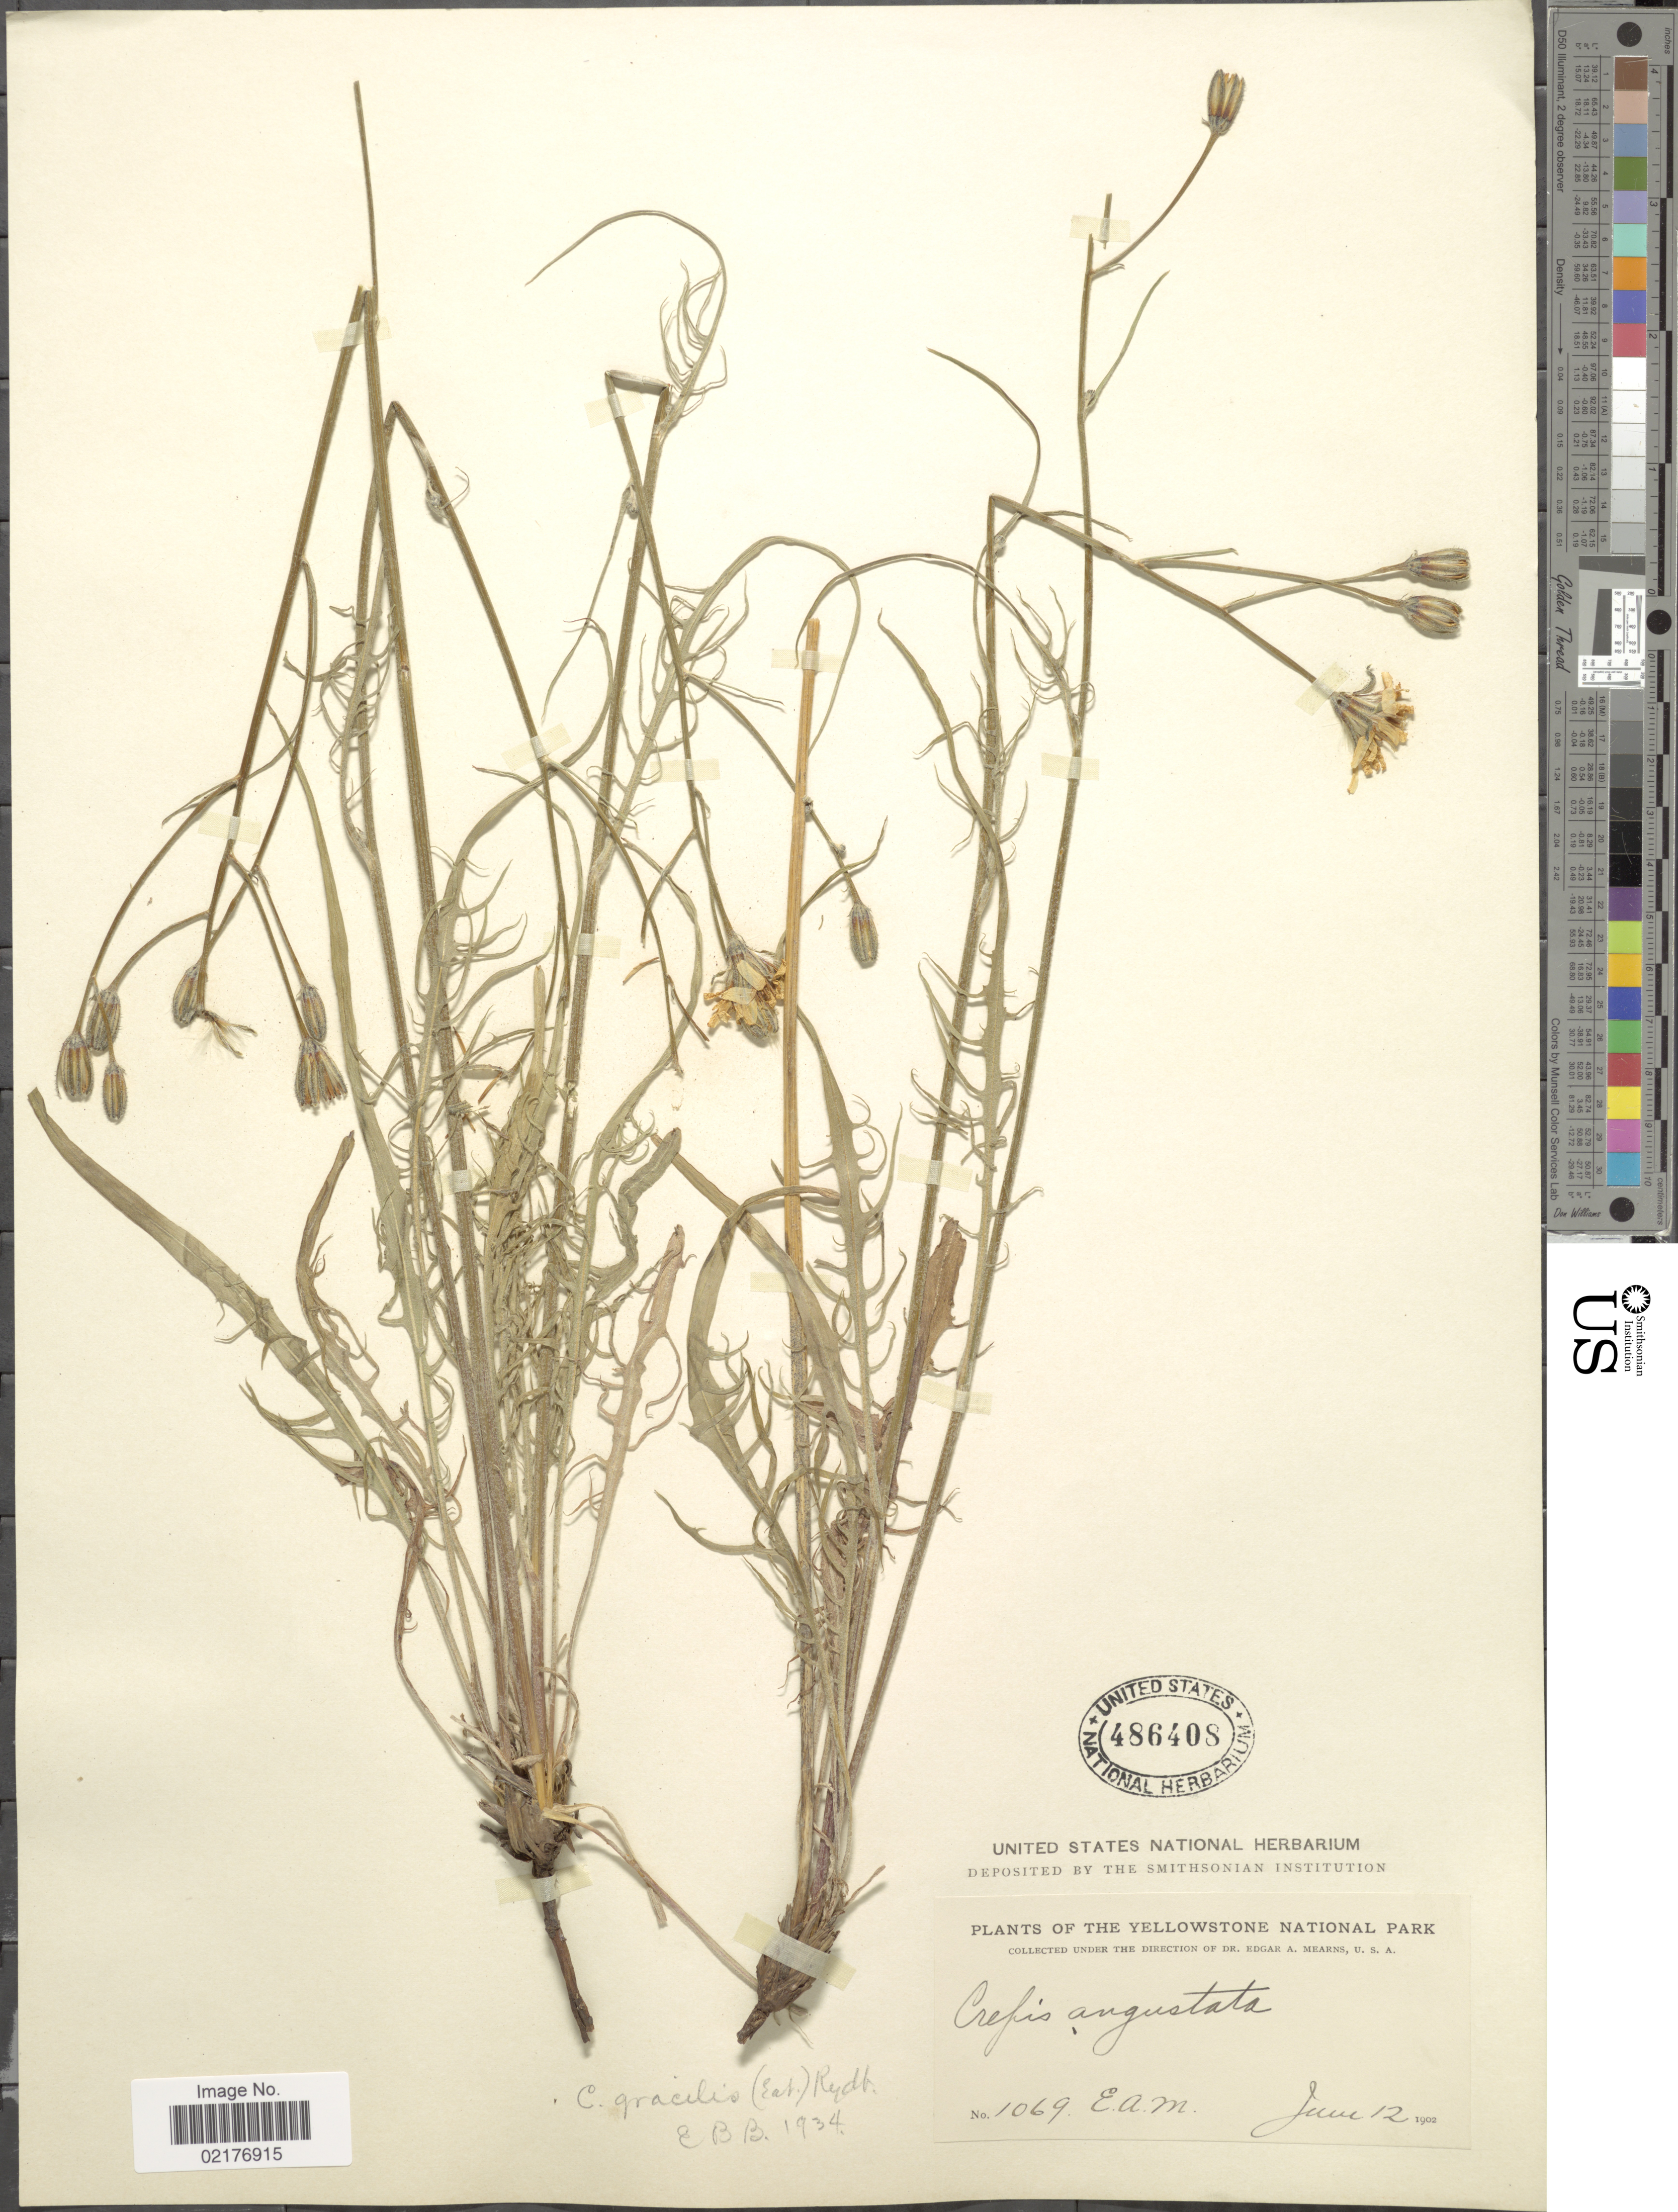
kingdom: Plantae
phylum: Tracheophyta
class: Magnoliopsida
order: Asterales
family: Asteraceae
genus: Crepis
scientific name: Crepis atribarba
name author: A. Heller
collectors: E. A. Mearns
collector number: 1069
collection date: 1902-06-12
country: United States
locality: The Yellowstone National Park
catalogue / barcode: US 486408